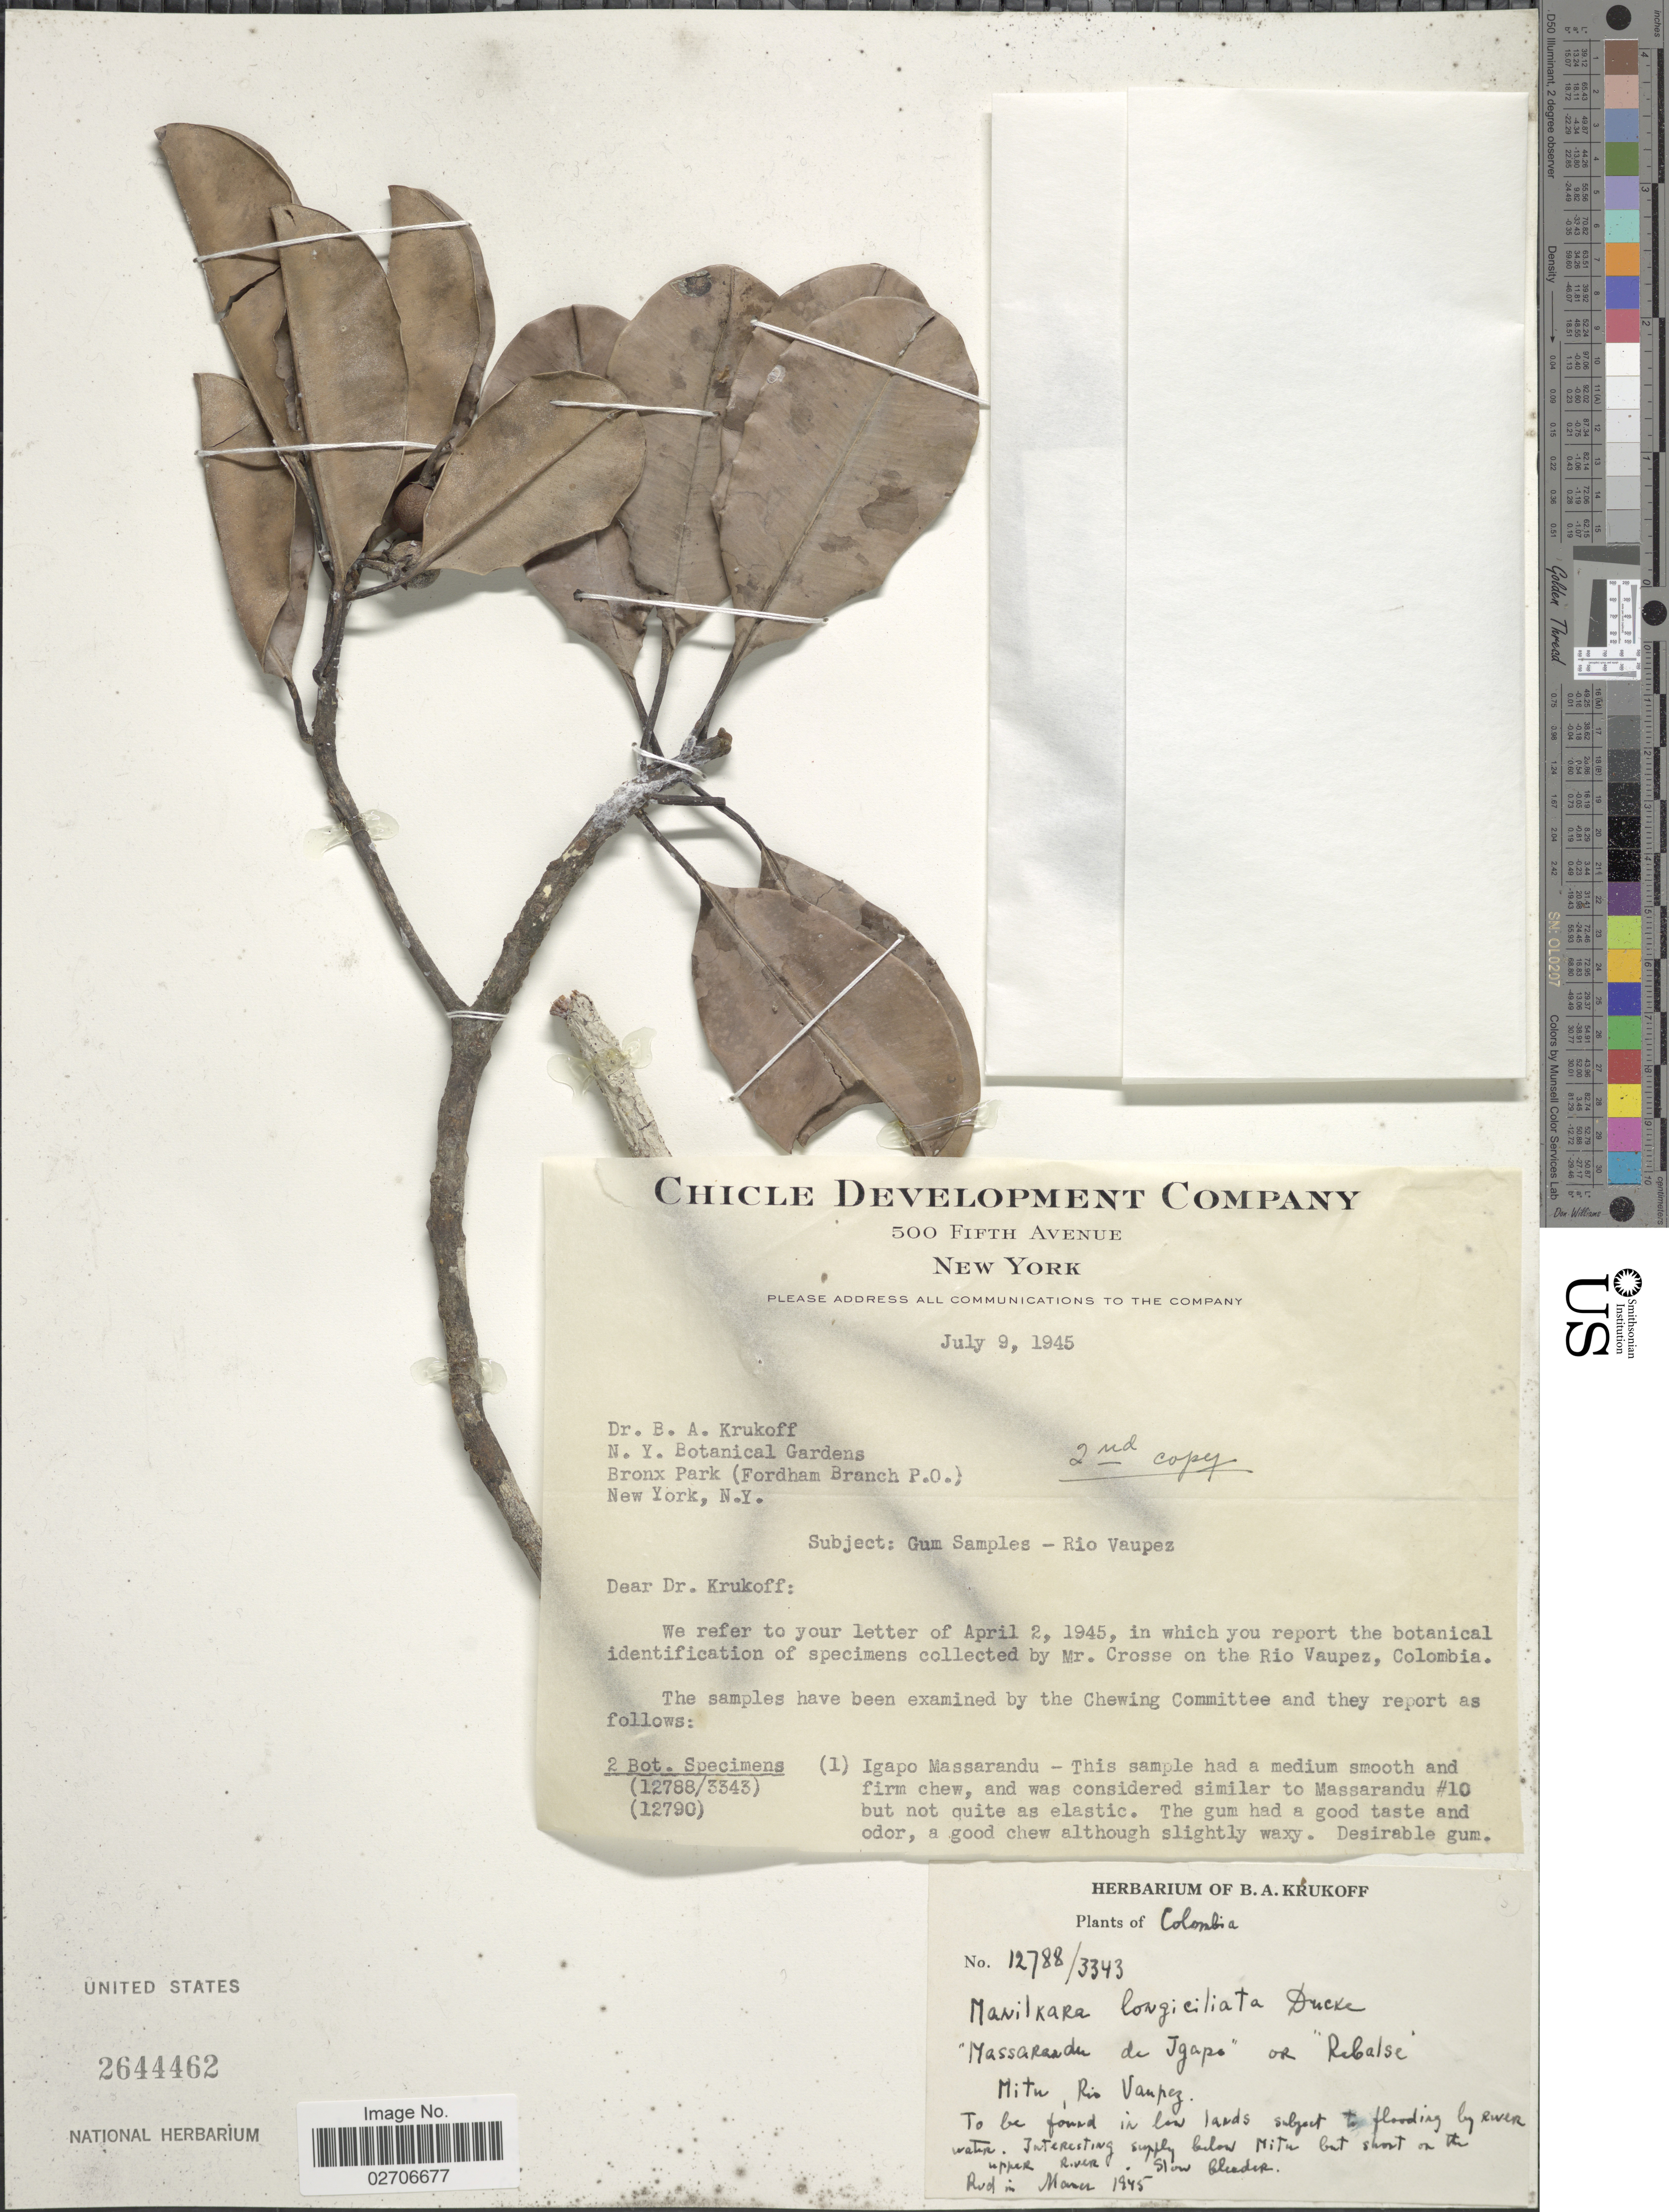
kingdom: Plantae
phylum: Tracheophyta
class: Magnoliopsida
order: Ericales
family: Sapotaceae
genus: Manilkara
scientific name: Manilkara bidentata subsp. surinamensis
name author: (Miq.) T.D. Penn.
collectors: ex herb. B. A. Krukoff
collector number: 12788/3343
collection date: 1945-03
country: Colombia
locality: Massarandu de Igape or Ribalse, Mitu, Rio Vaupez [interpreted]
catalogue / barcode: US 2644462